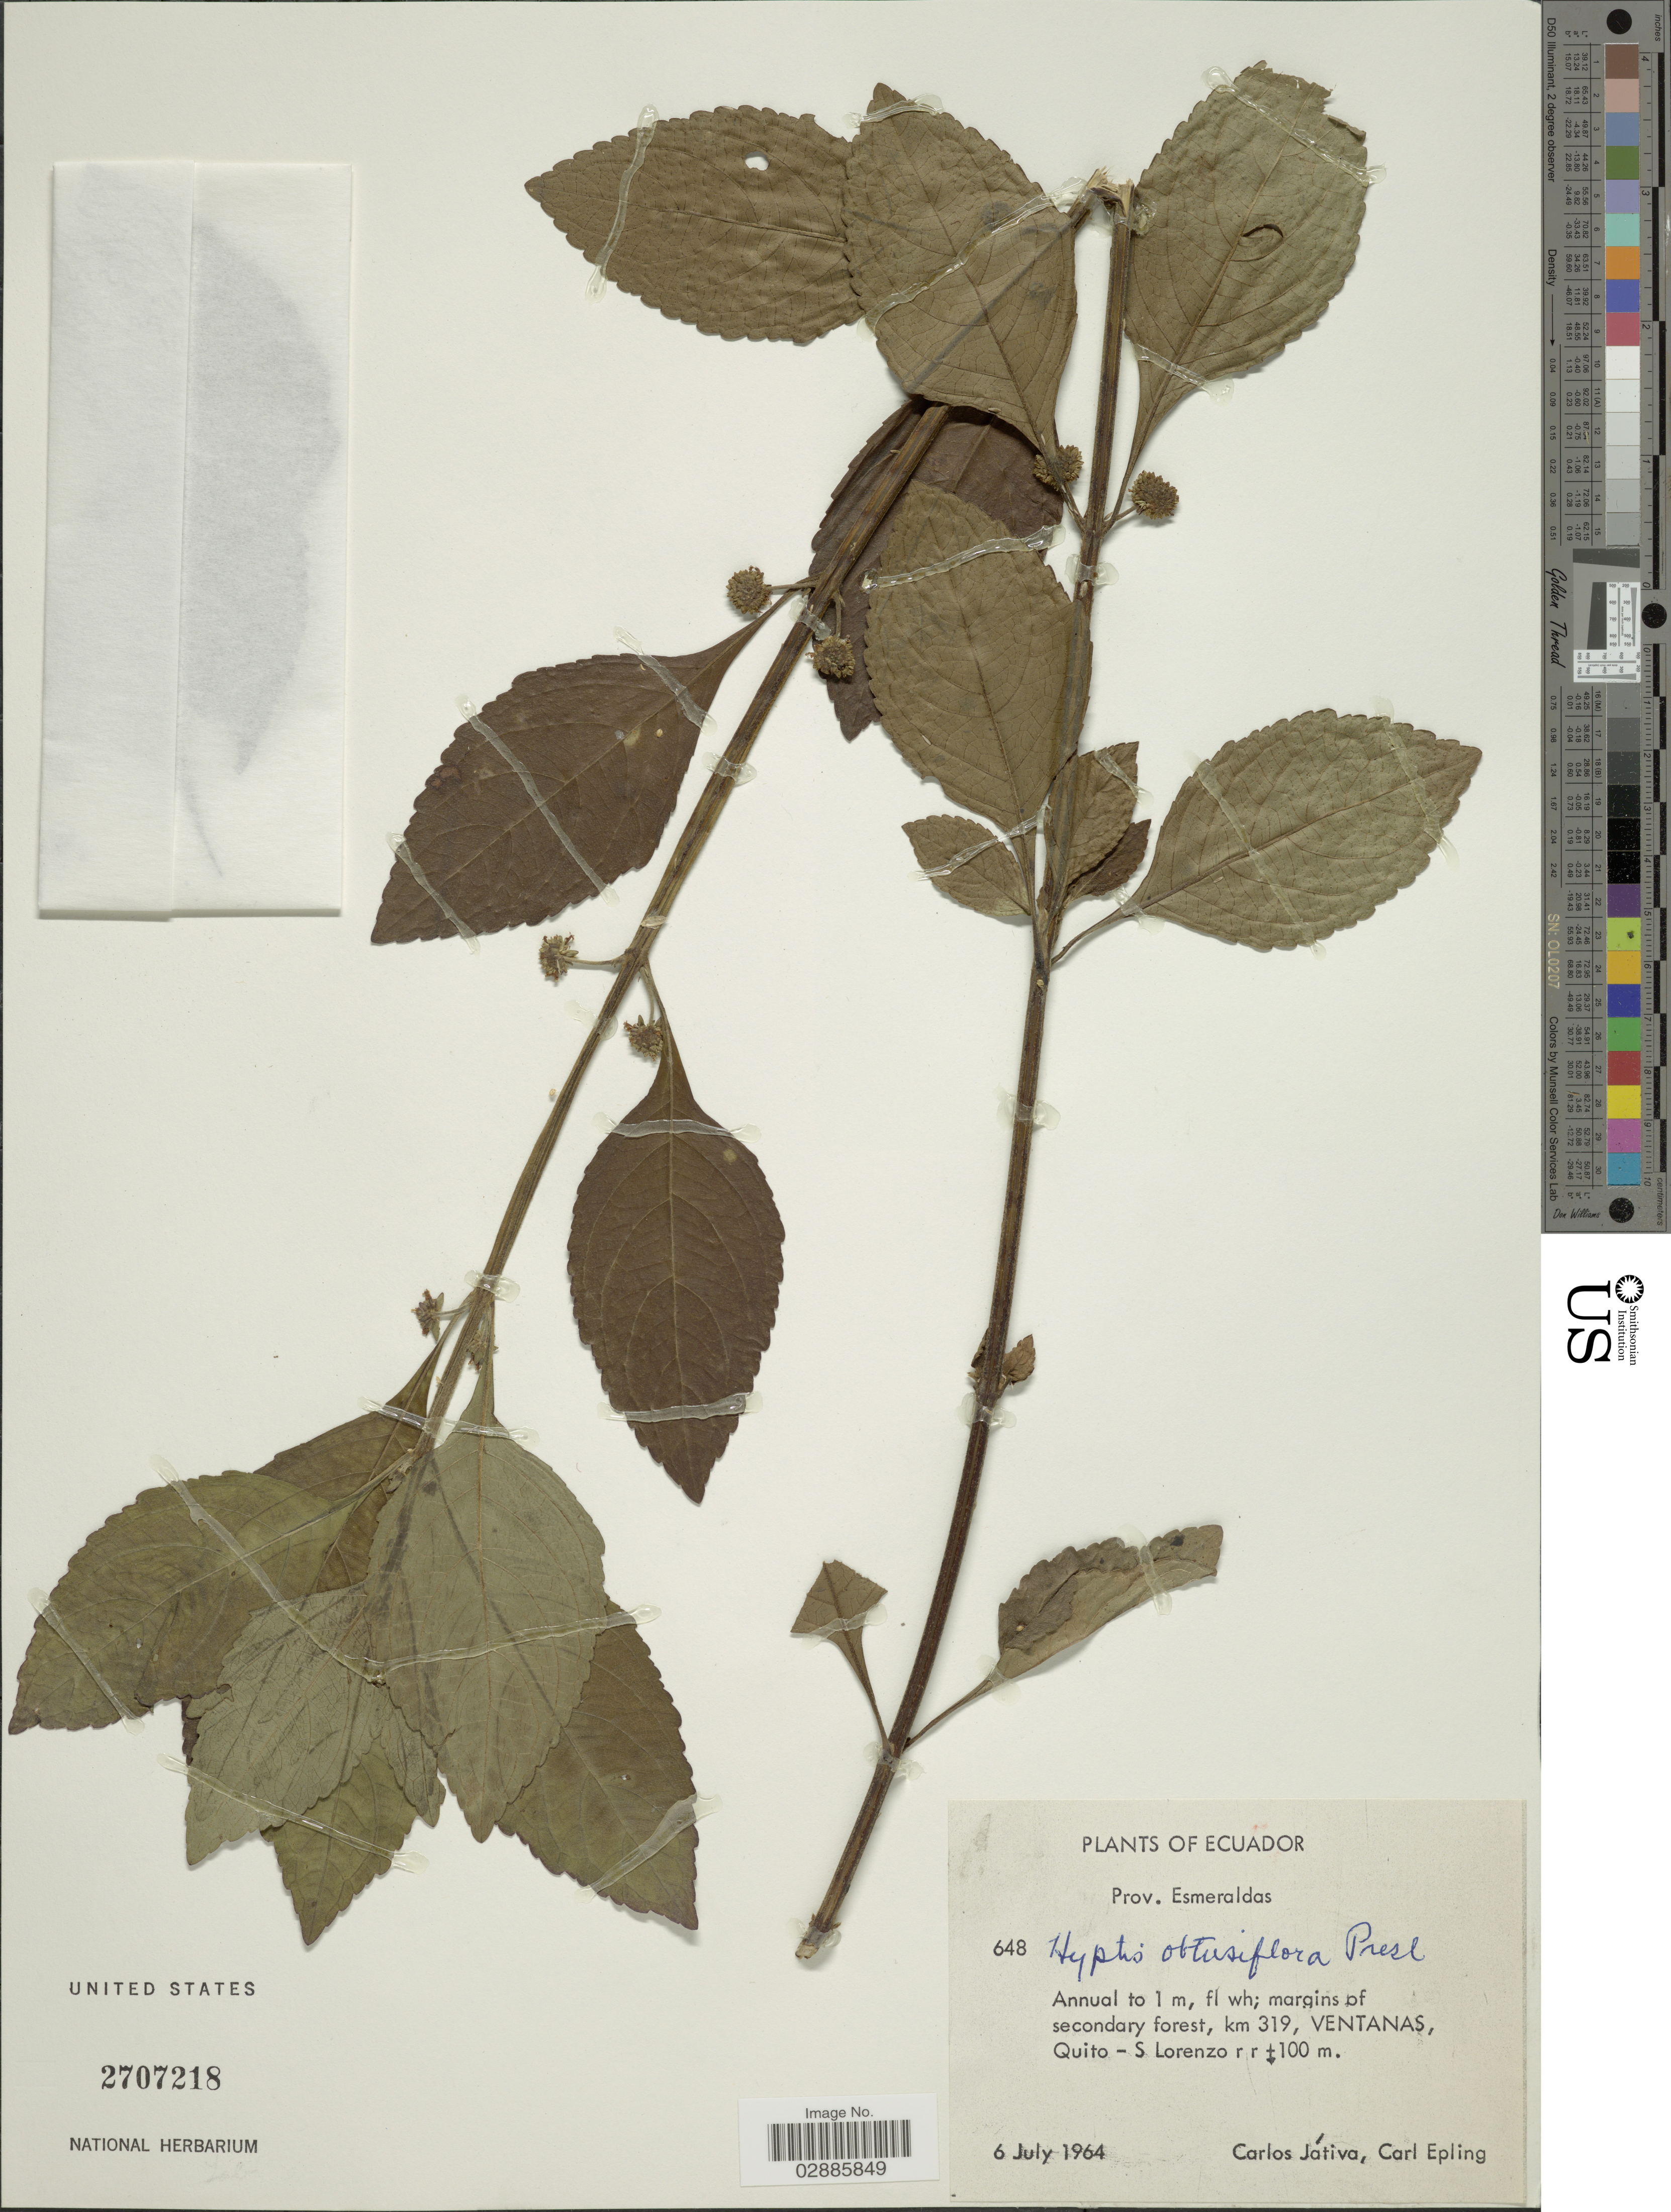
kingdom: Plantae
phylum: Tracheophyta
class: Magnoliopsida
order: Lamiales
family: Lamiaceae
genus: Hyptis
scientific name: Hyptis obtusiflora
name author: C. Presl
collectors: C. D. Játiva & C. C. Epling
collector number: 648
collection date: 1964-07-06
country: Ecuador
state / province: Esmeraldas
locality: Km 319, Ventanas, Quito - S Lorenzo r r.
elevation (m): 100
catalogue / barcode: US 2707218